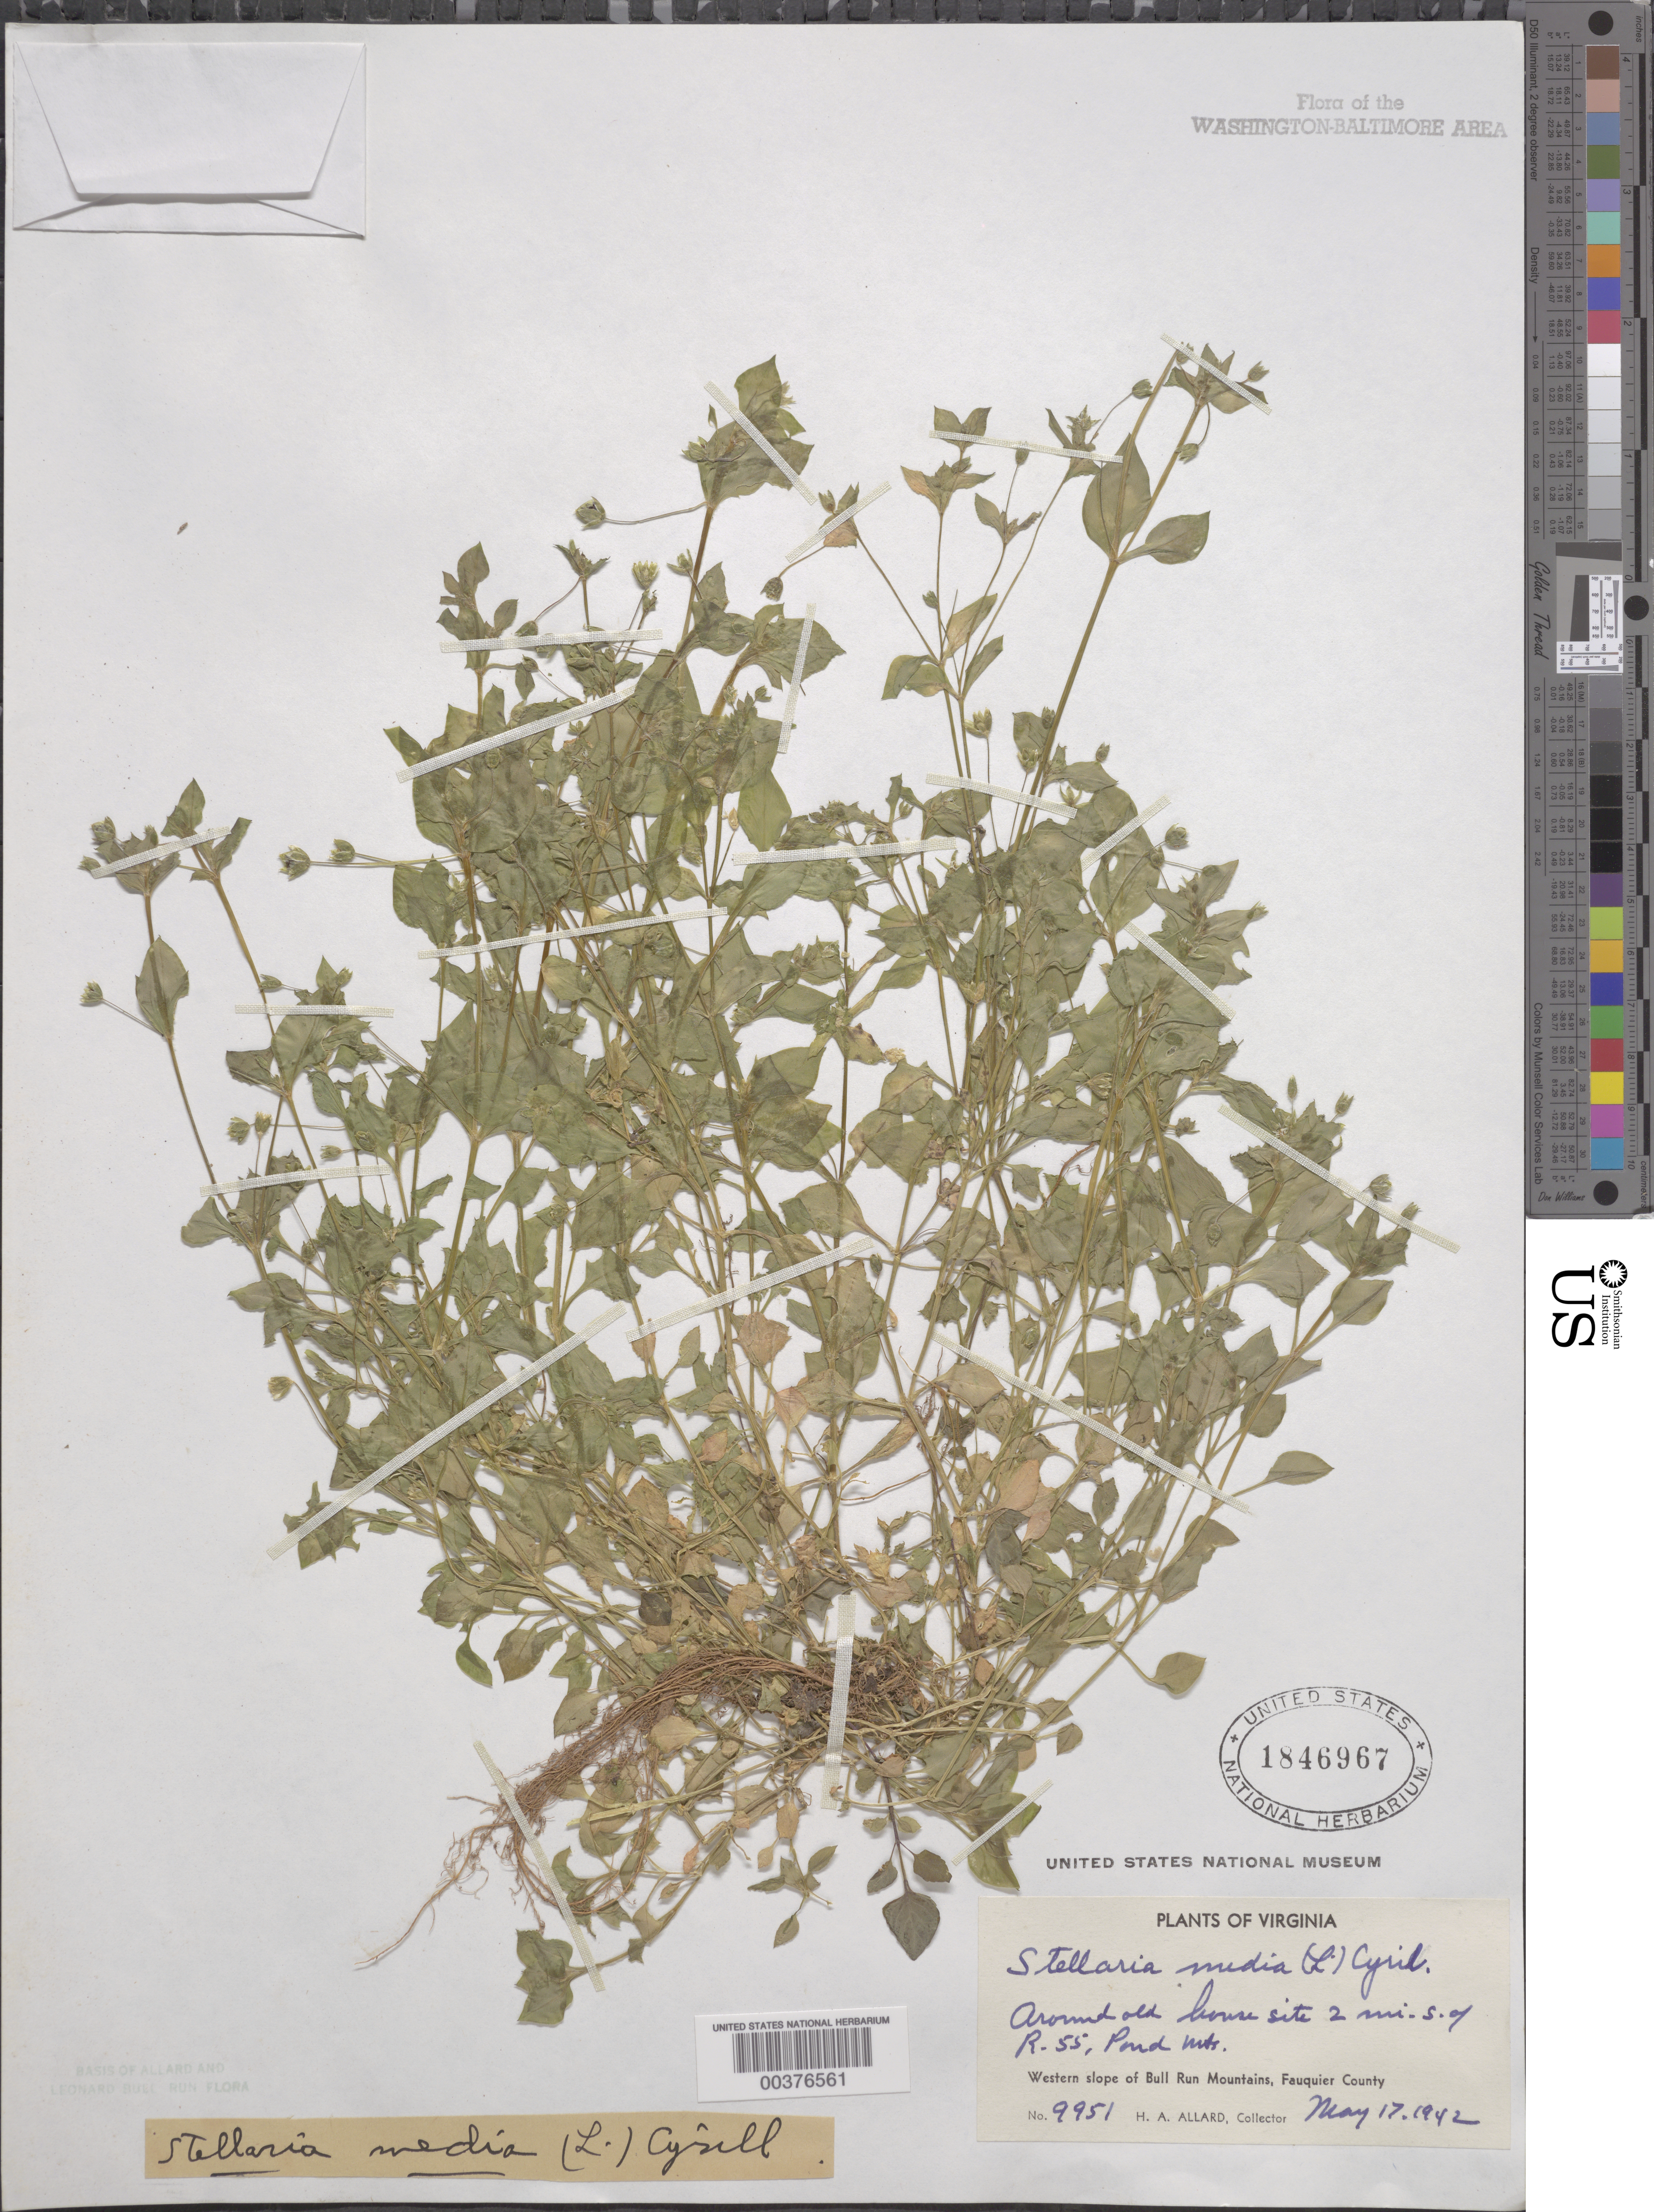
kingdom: Plantae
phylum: Tracheophyta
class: Magnoliopsida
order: Caryophyllales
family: Caryophyllaceae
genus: Stellaria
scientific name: Stellaria media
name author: (L.) Vill.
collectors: H. A. Allard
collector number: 9951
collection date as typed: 17 May 1942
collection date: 1942-05-17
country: United States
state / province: Virginia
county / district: Fauquier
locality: South of Route 55, Pond Mountain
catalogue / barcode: US 1846967